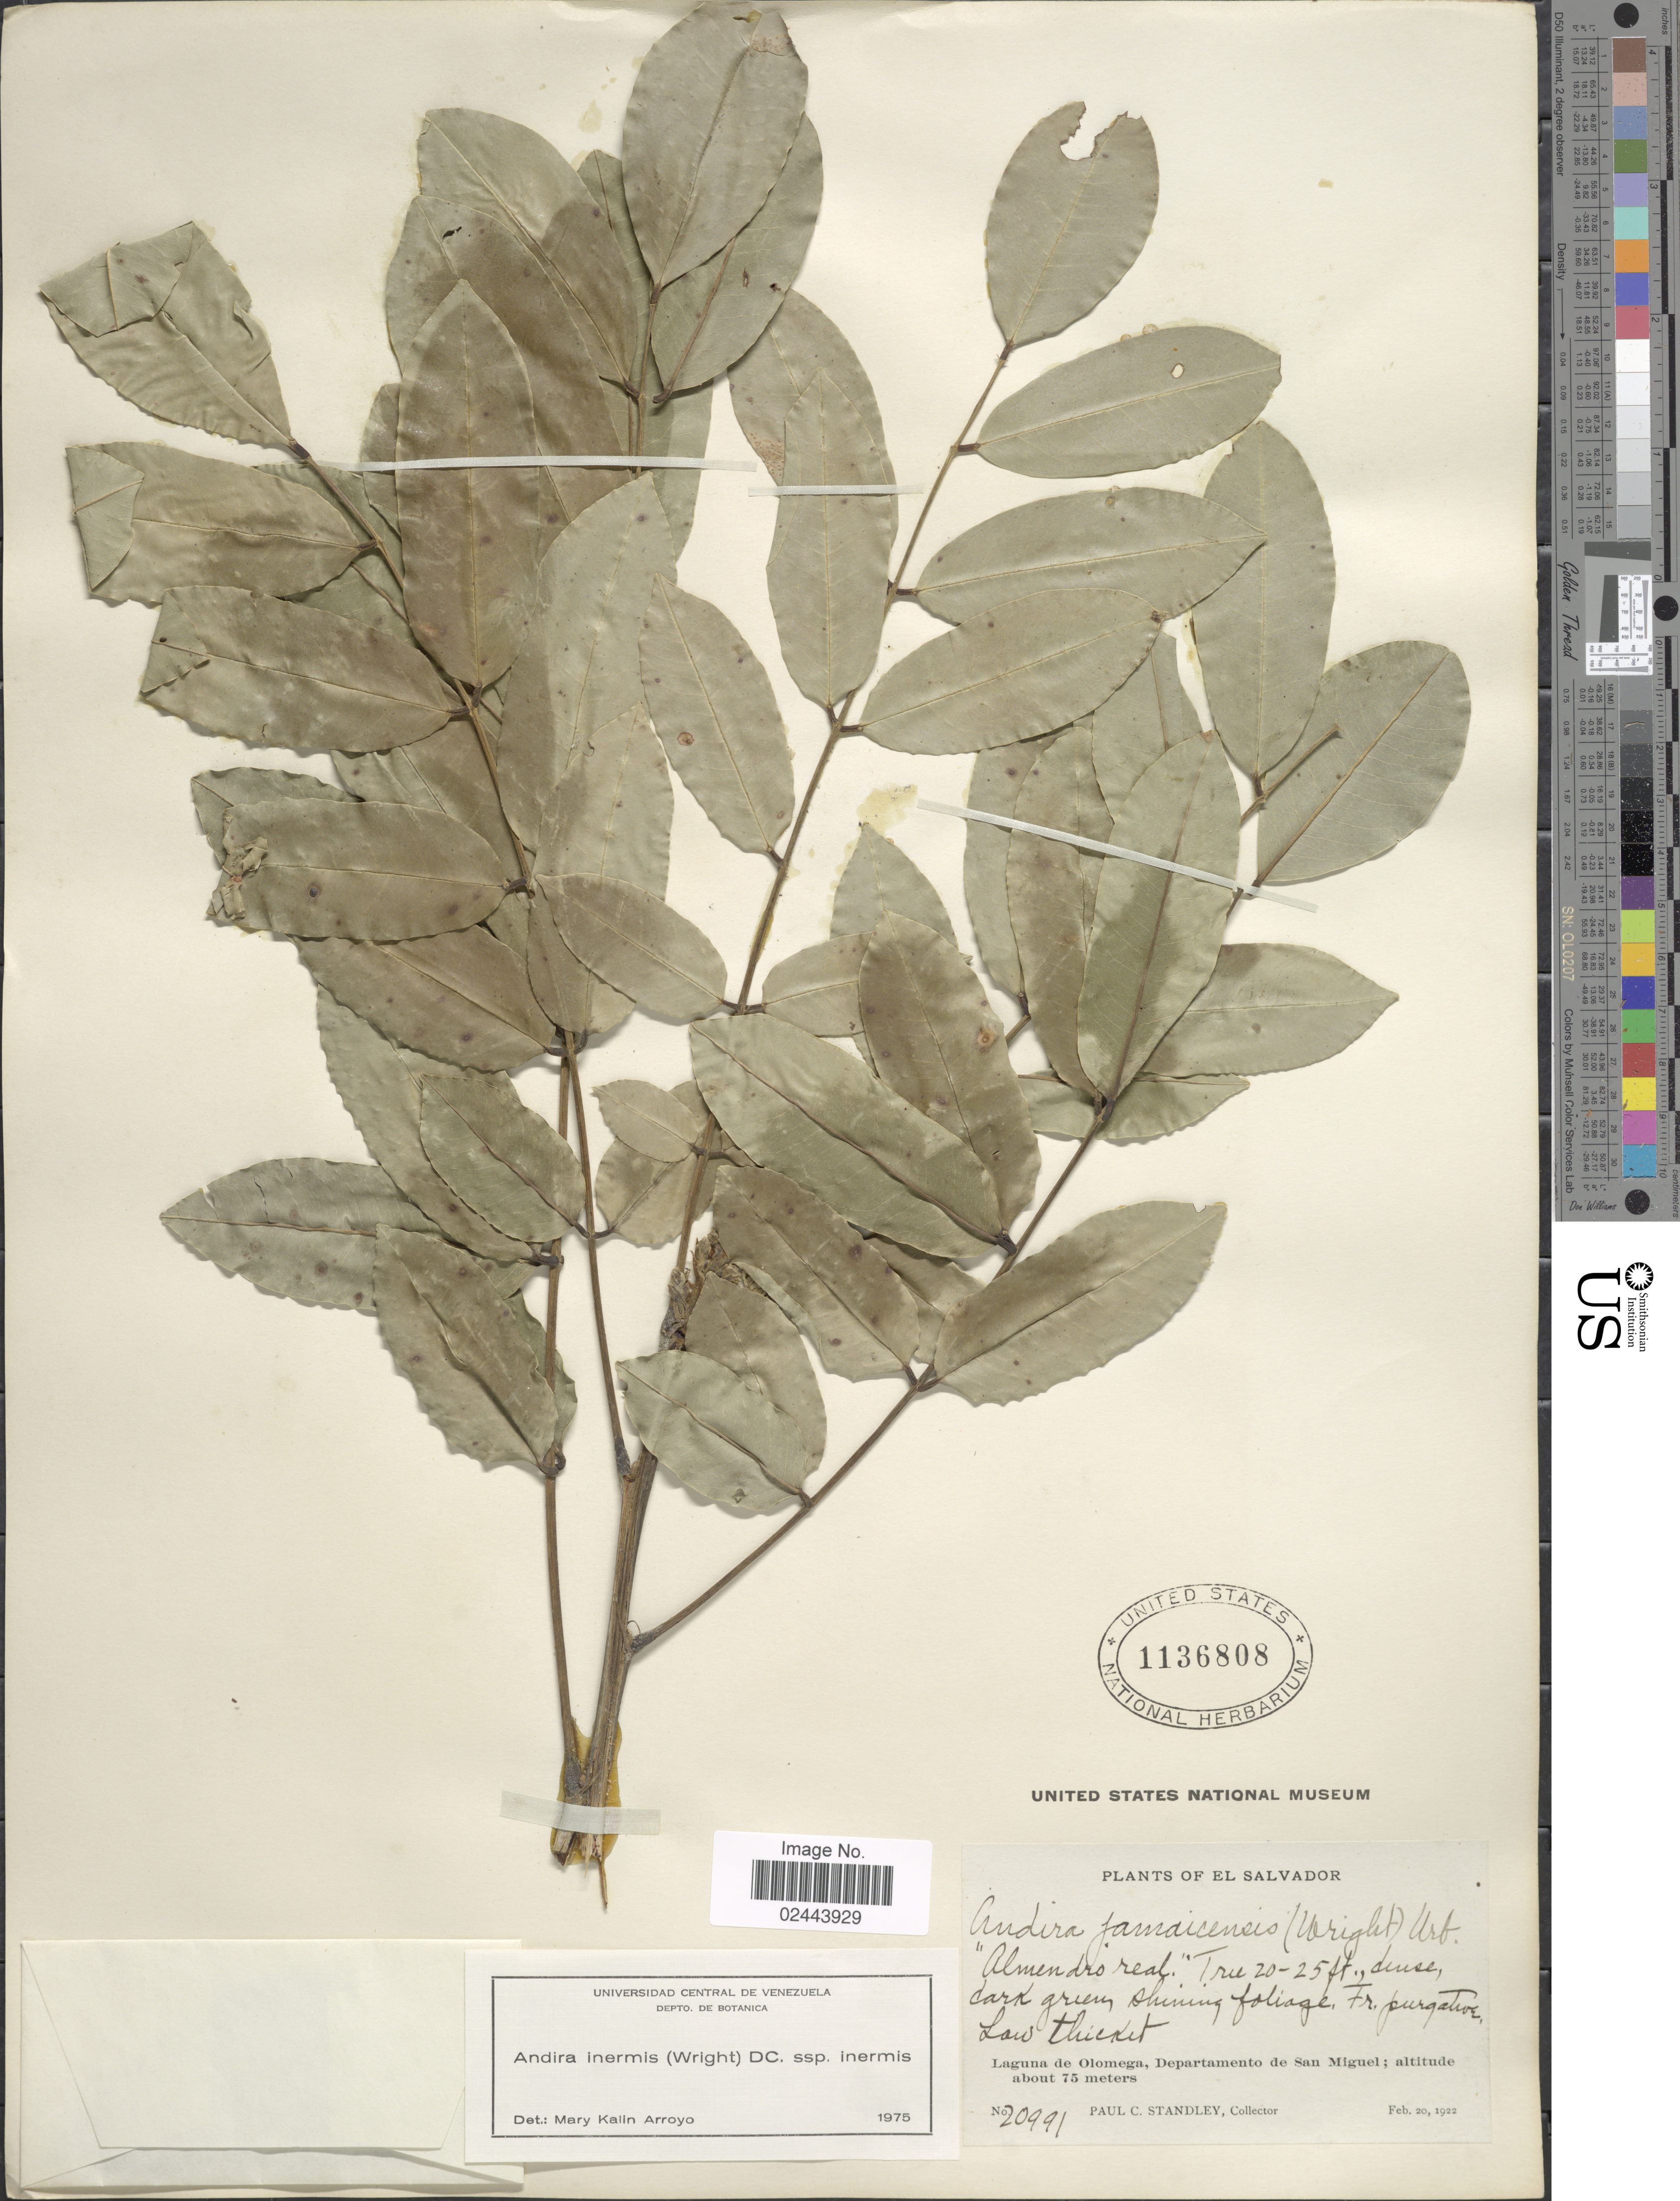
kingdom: Plantae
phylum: Tracheophyta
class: Magnoliopsida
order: Fabales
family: Fabaceae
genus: Andira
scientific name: Andira inermis subsp. inermis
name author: (W. Wright) Kunth ex DC.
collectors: P. C. Standley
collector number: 20991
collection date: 1922-02-20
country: El Salvador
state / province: San Miguel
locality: Low thicket, Laguna de Olomega, Departamento de San Miguel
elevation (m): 75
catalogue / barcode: US 1136808